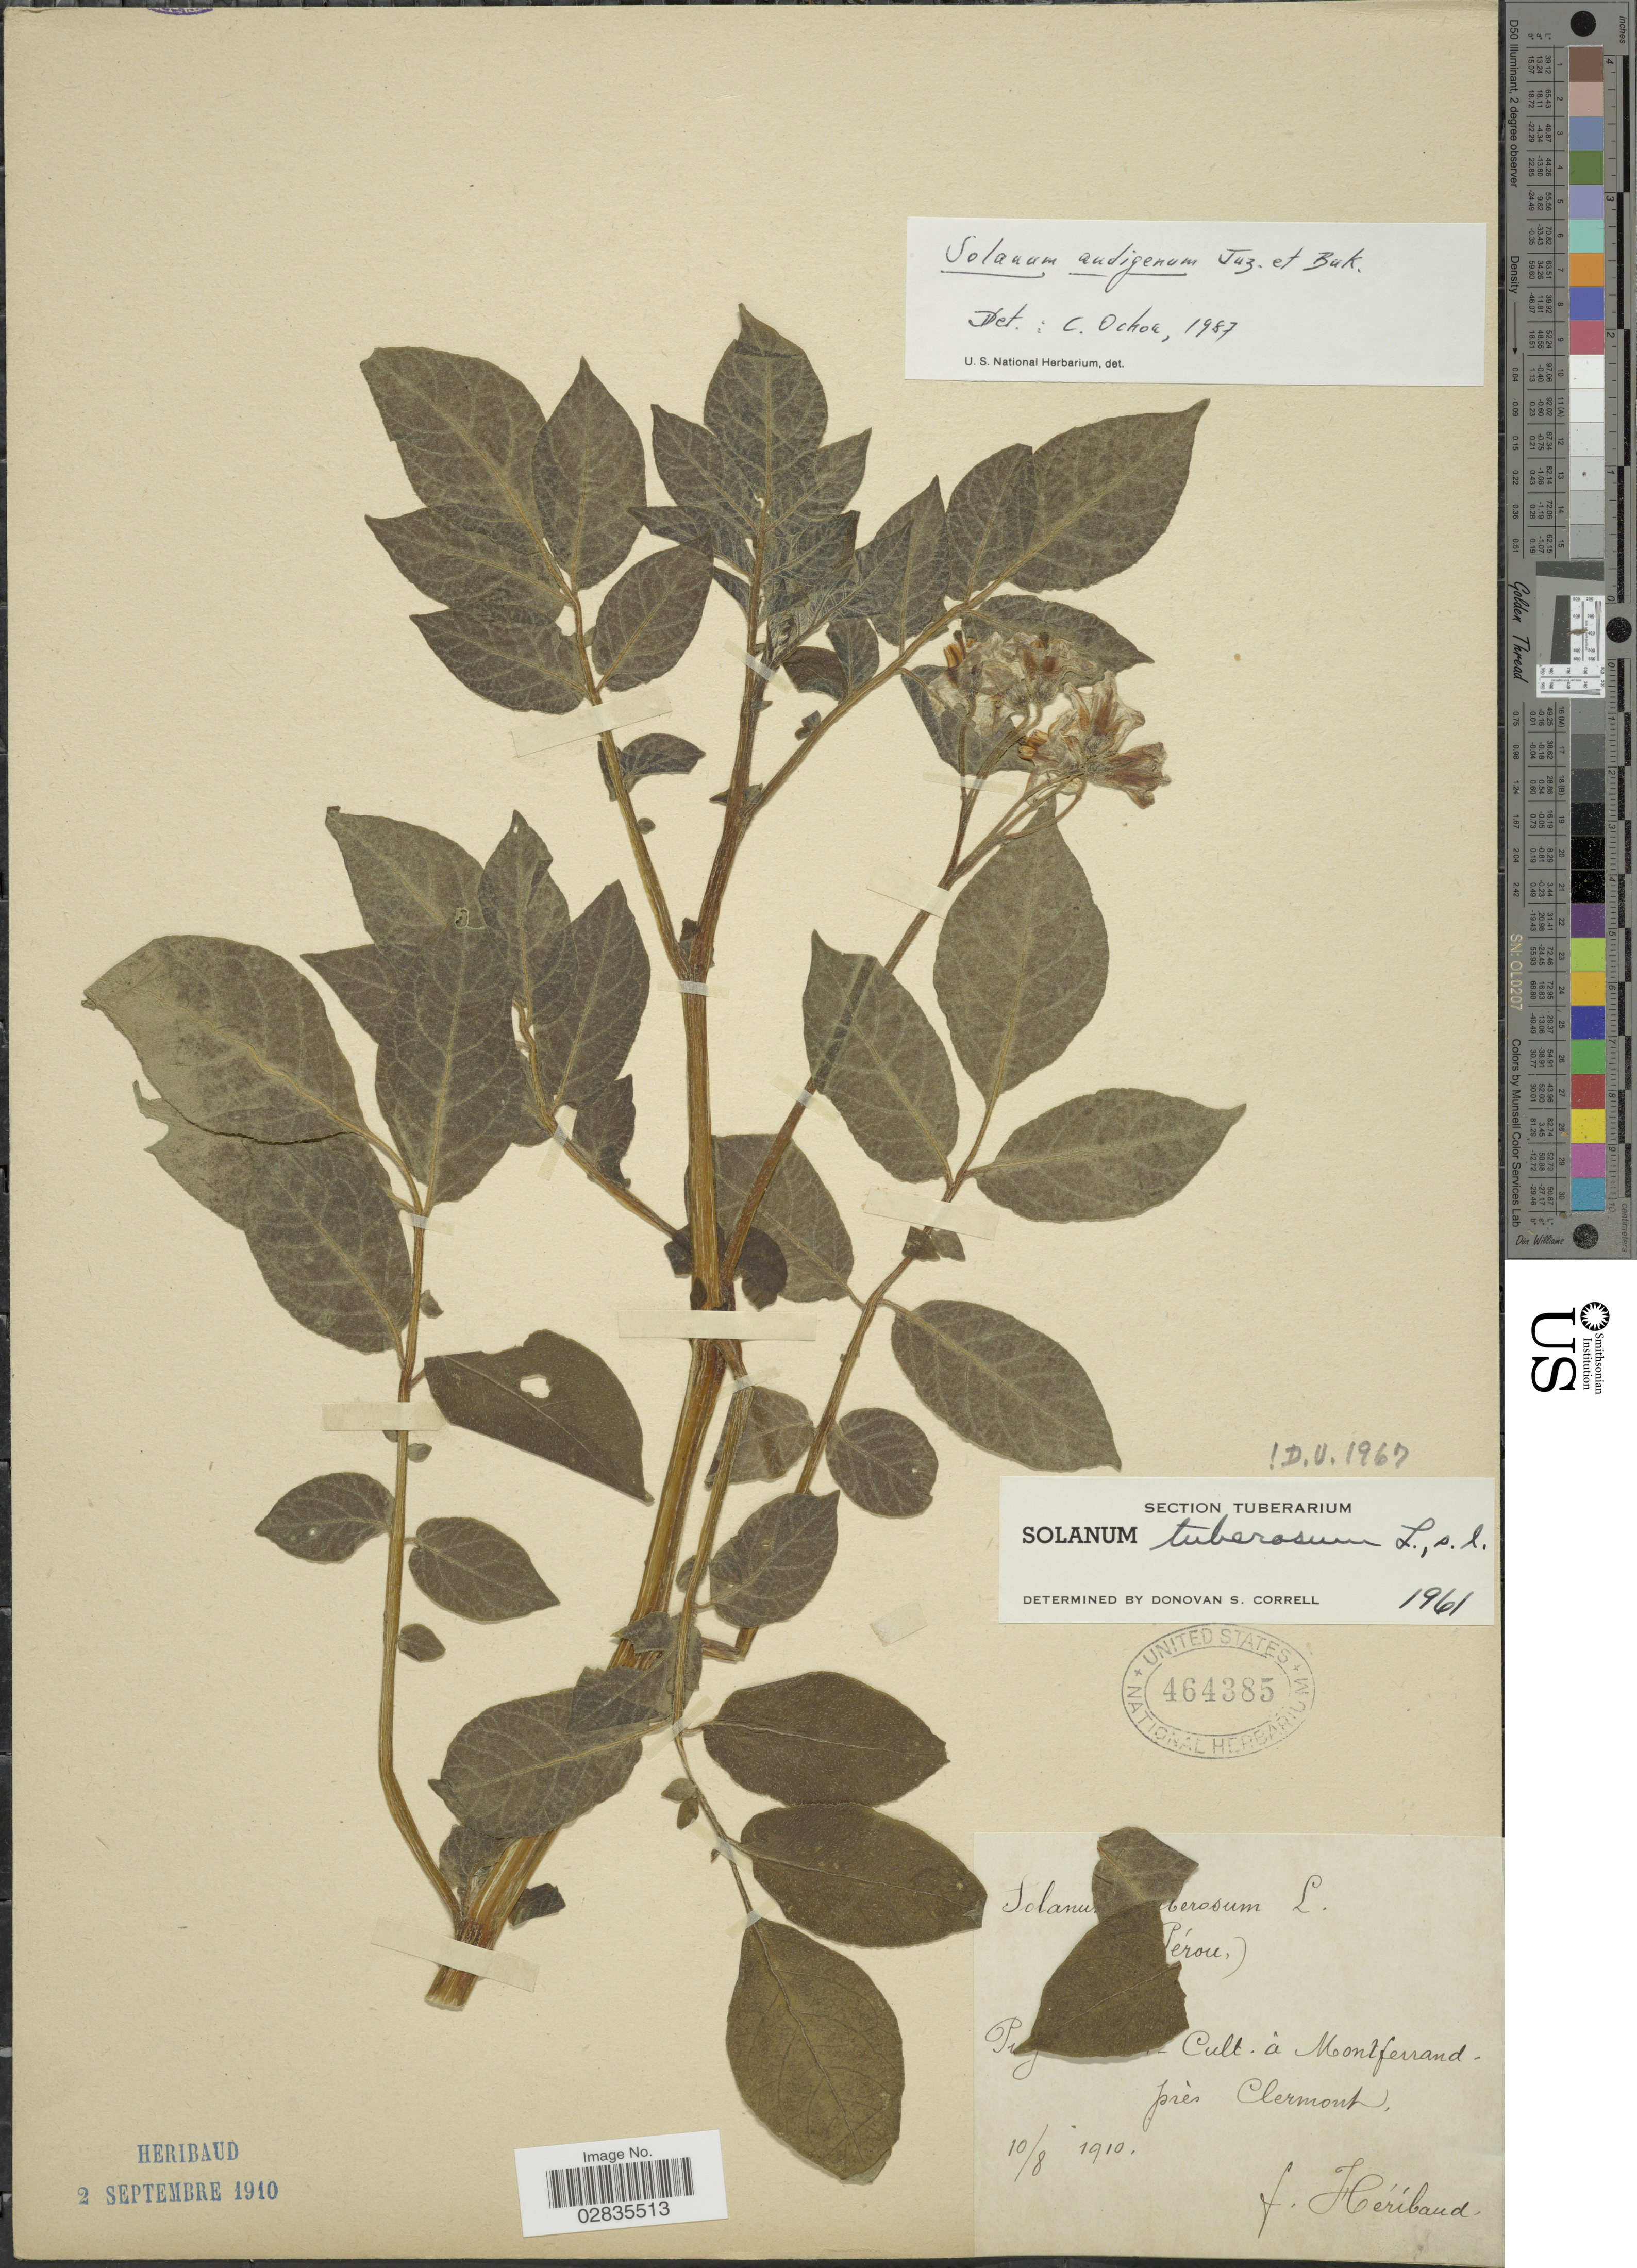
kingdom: Plantae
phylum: Tracheophyta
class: Magnoliopsida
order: Solanales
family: Solanaceae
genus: Solanum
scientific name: Solanum andigenum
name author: Juz. & Bukasov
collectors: F. Heribaud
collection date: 1910-08-10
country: France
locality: P [illegible text], à Montferrand près Clermont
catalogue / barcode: US 464385